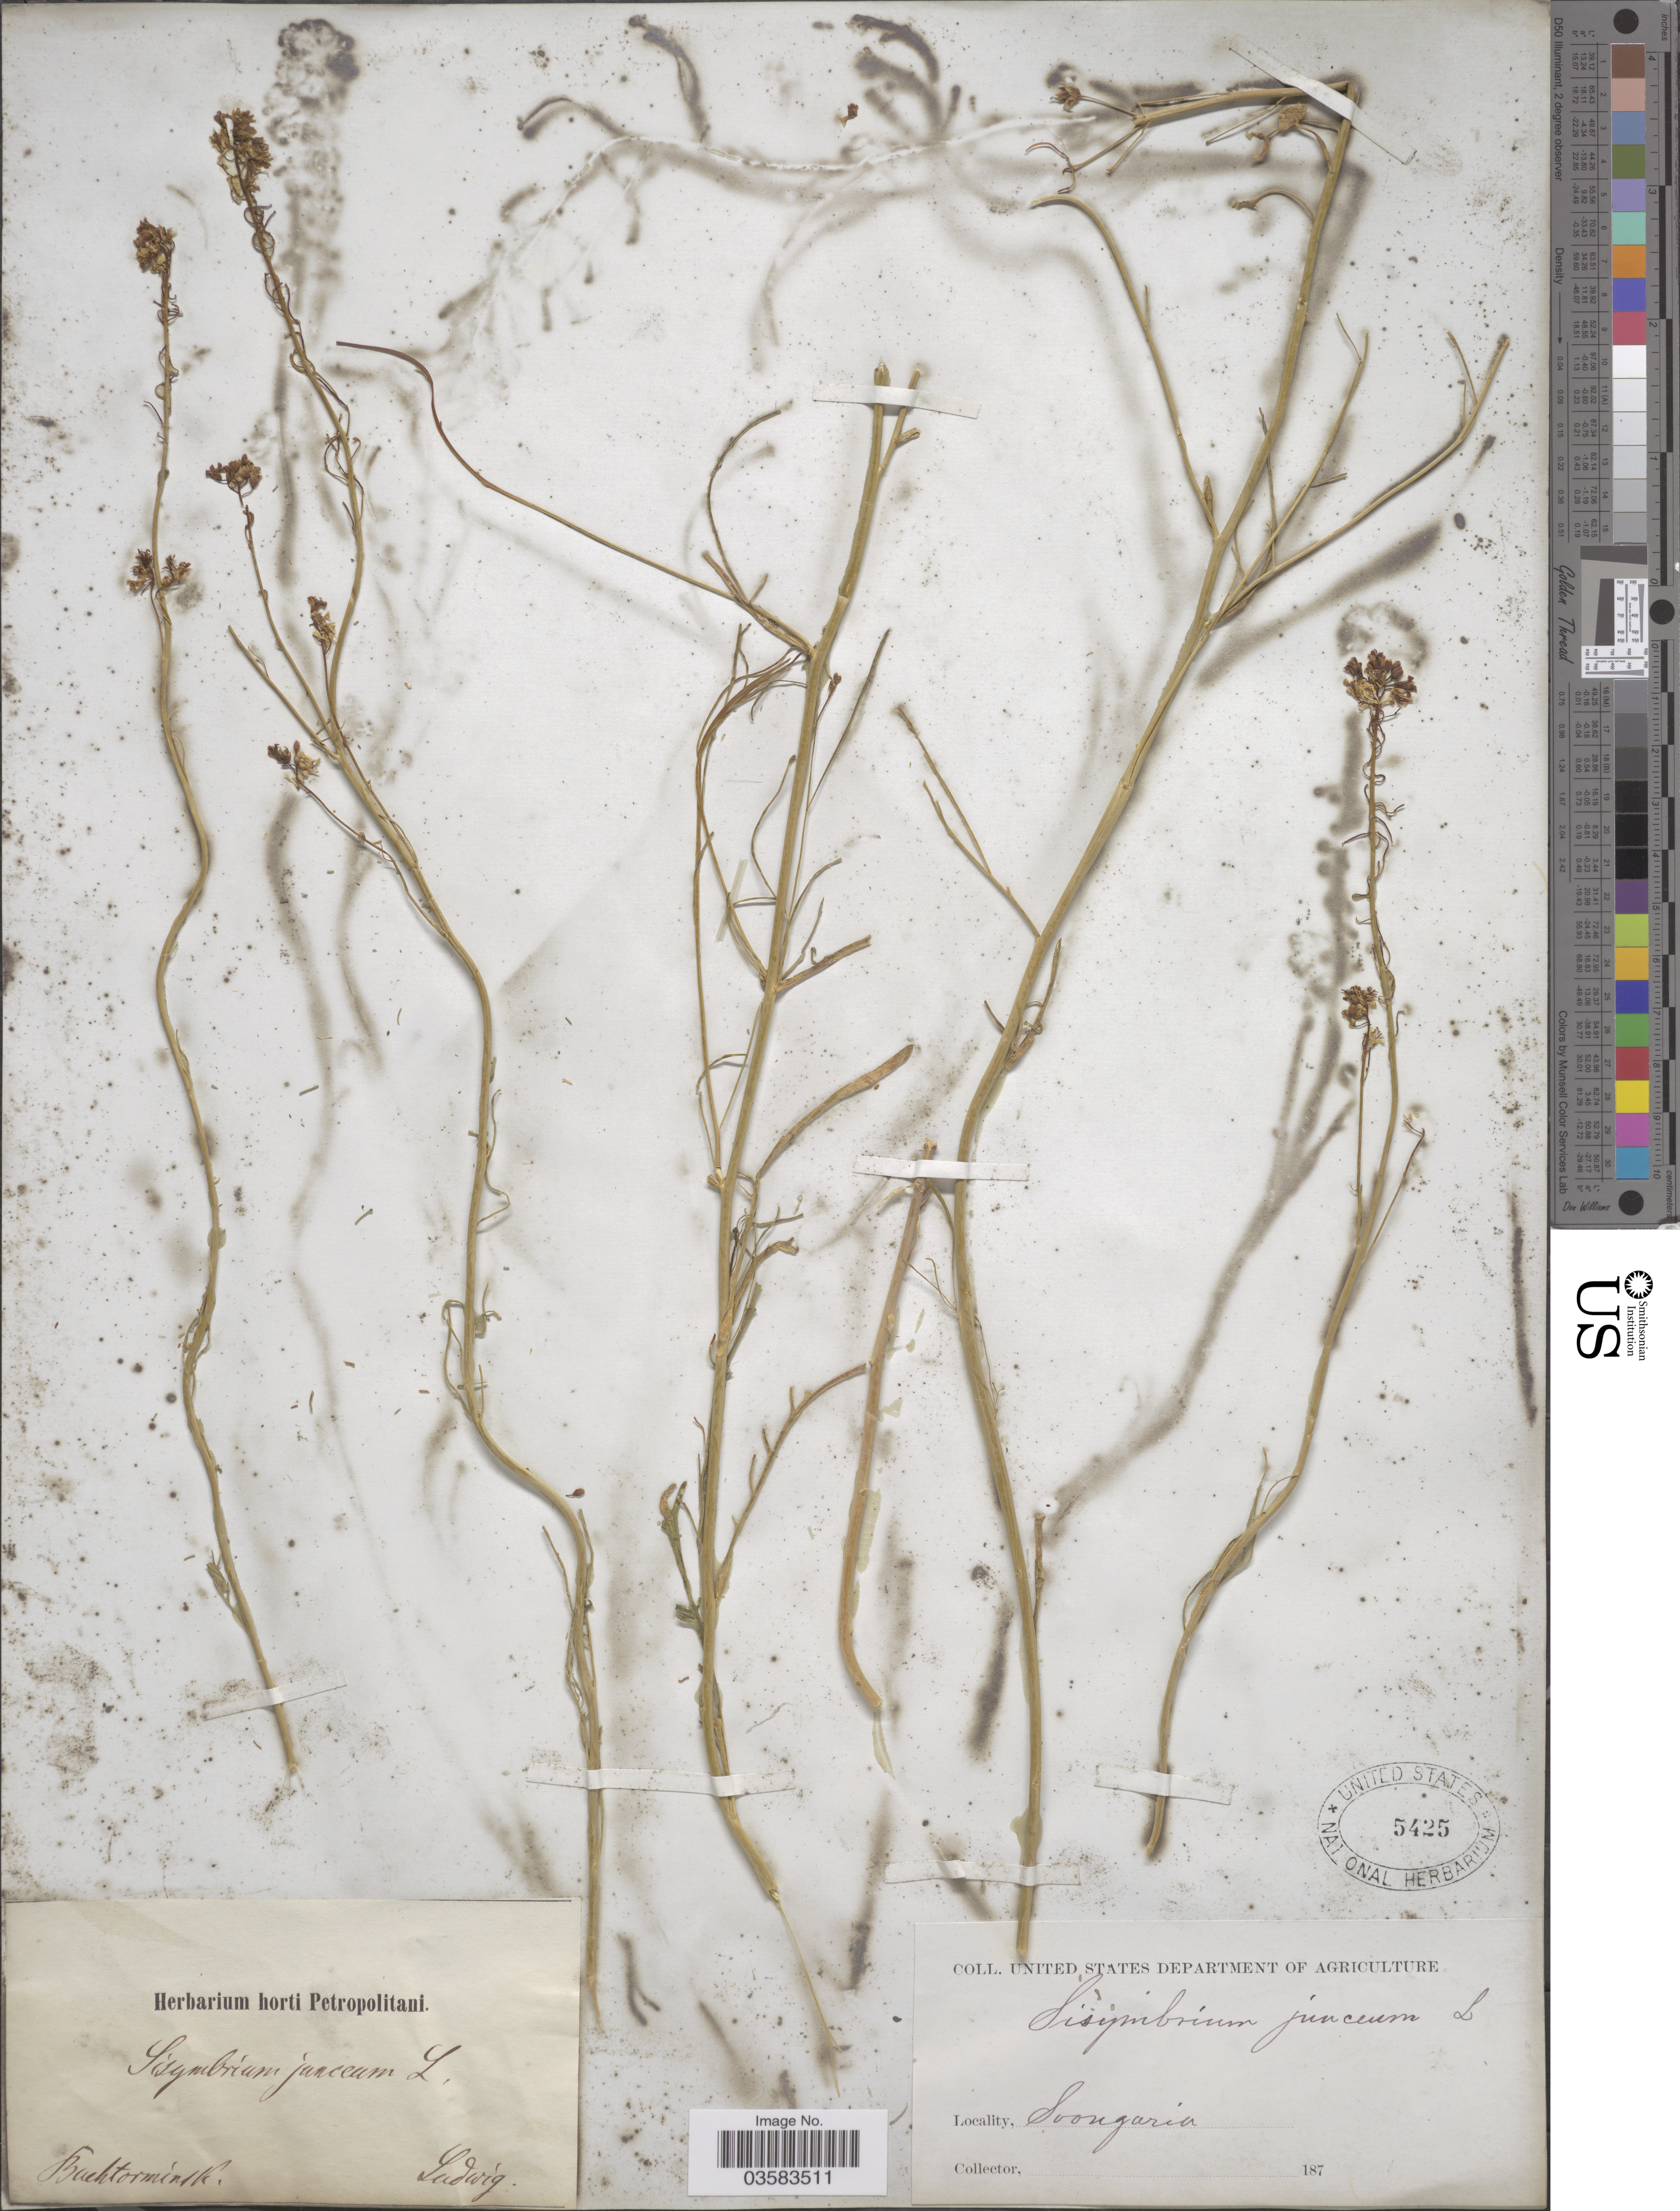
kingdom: Plantae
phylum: Tracheophyta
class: Magnoliopsida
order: Brassicales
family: Brassicaceae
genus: Sisymbrium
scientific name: Sisymbrium junceum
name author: Molk.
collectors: Ludwig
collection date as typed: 187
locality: Buchtorminsk, Soongaria.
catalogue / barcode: US 5425